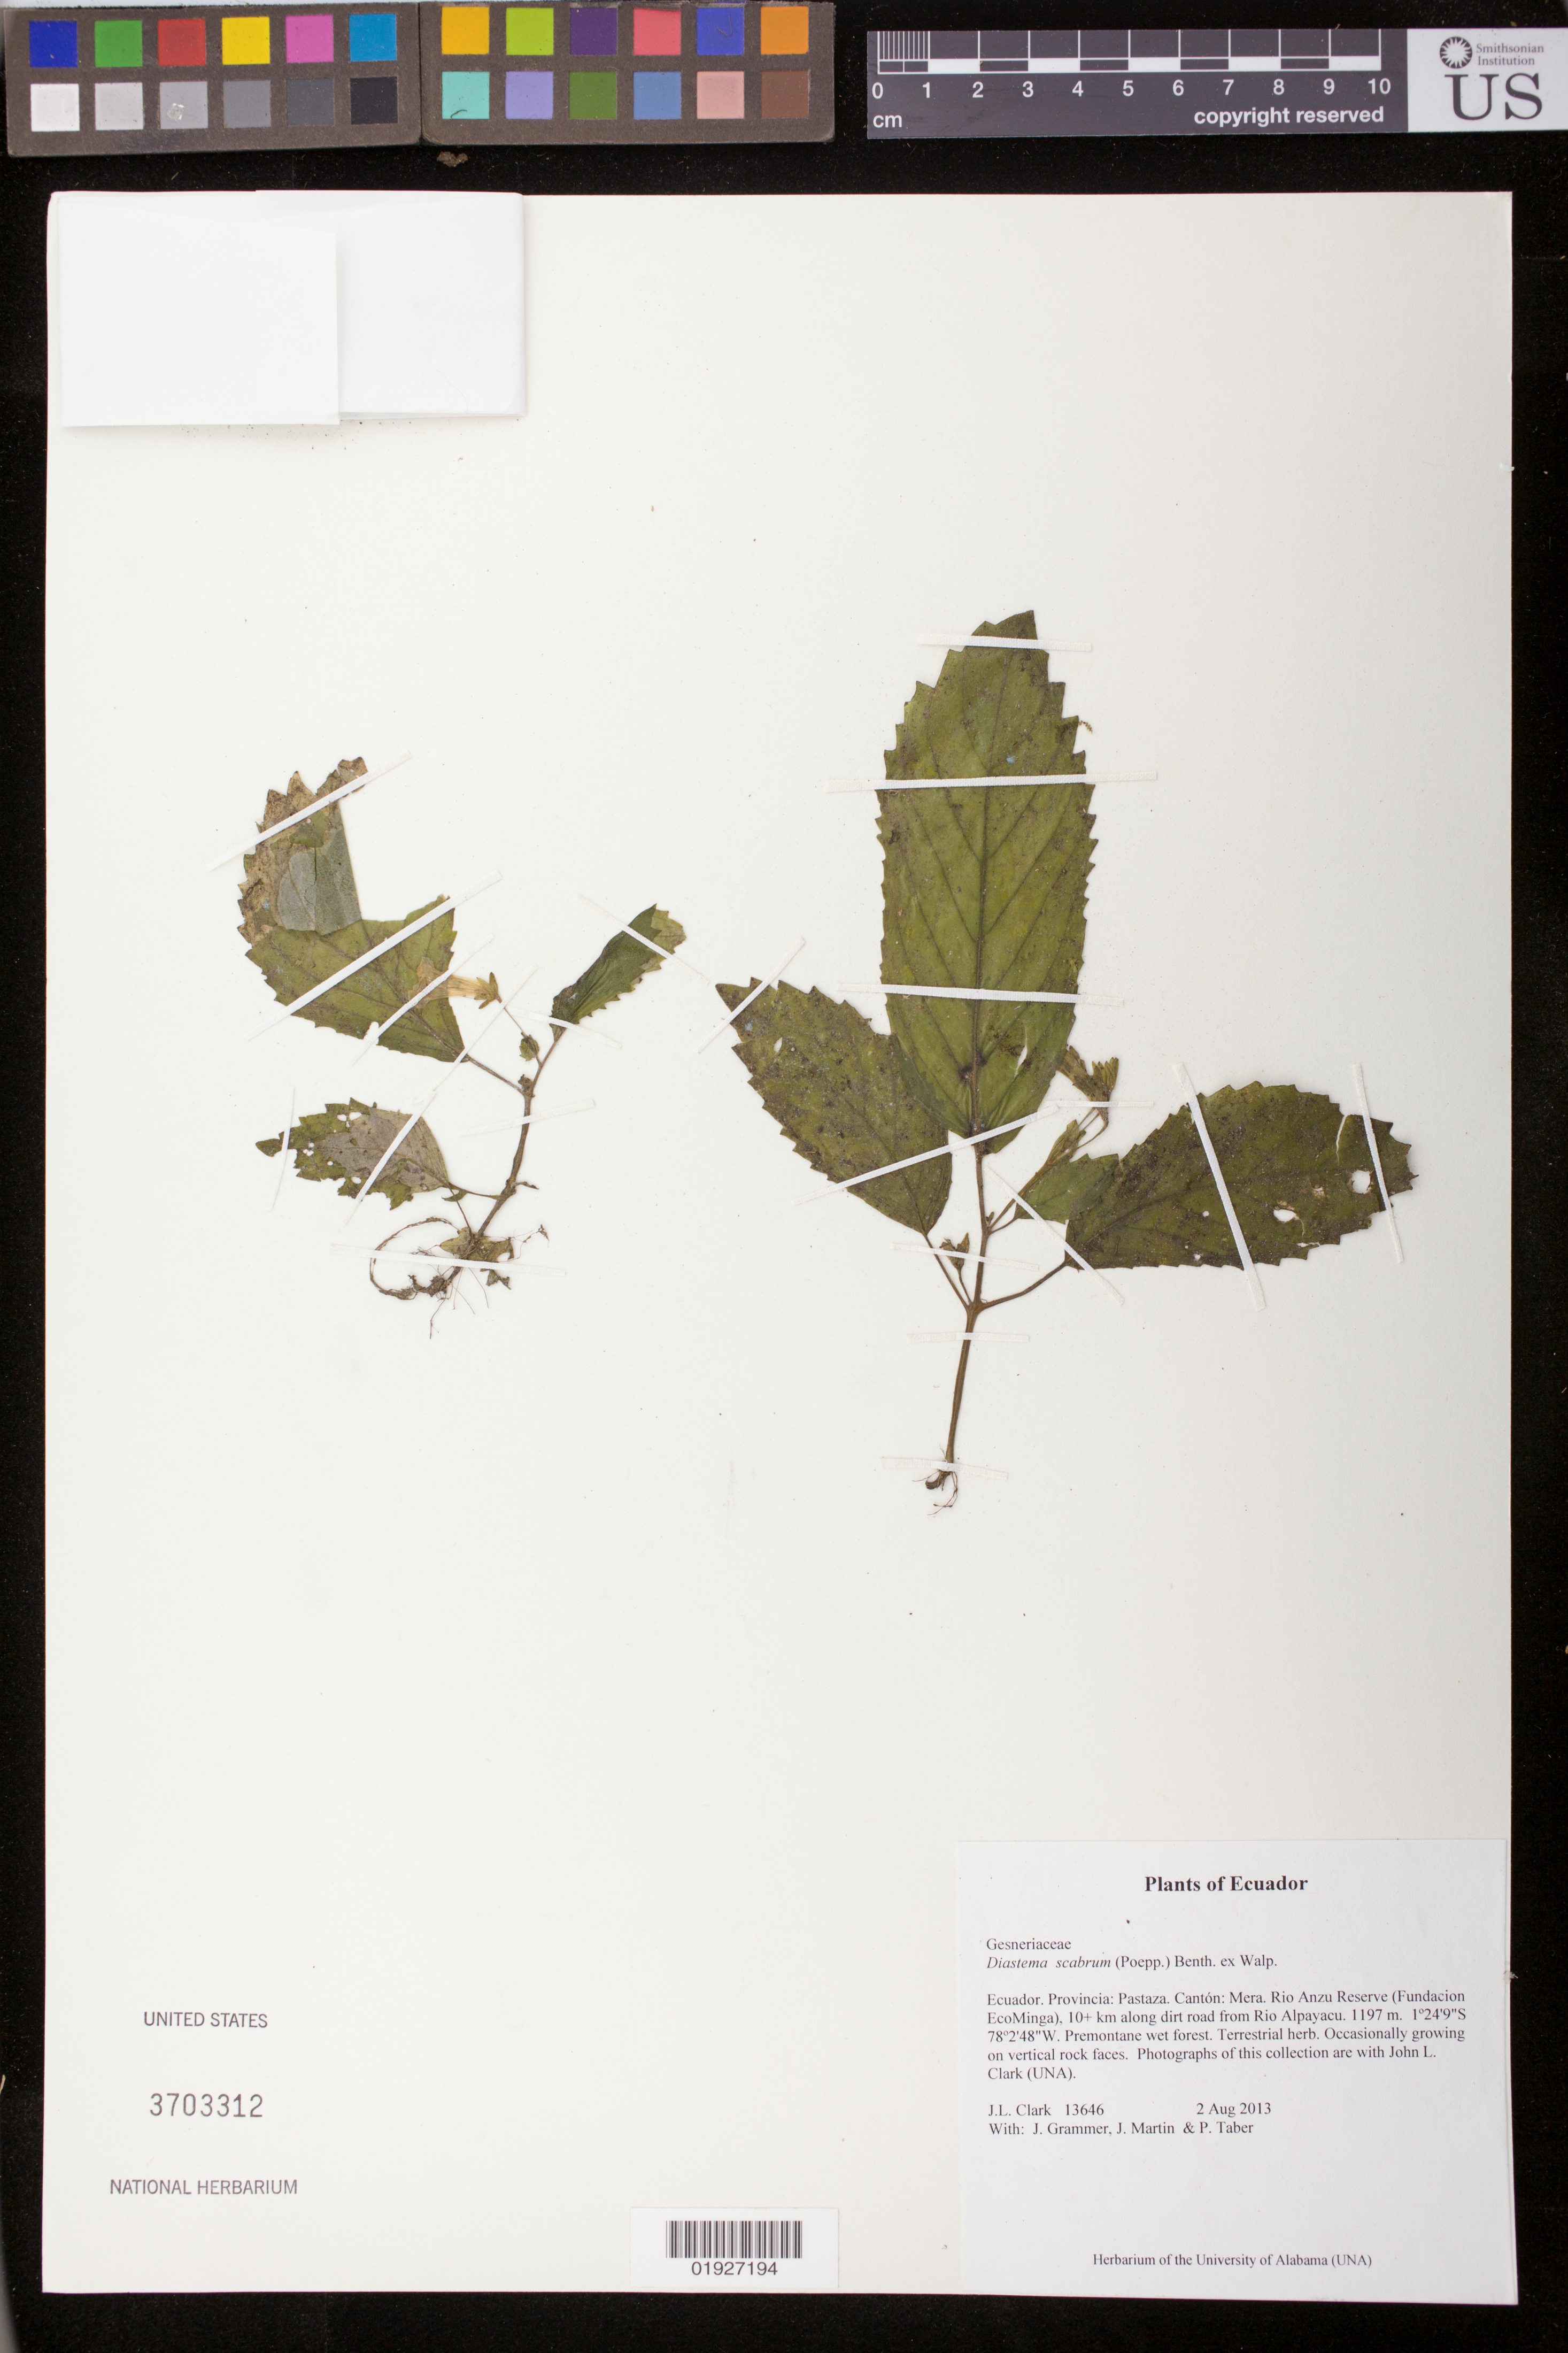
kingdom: Plantae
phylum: Tracheophyta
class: Magnoliopsida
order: Lamiales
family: Gesneriaceae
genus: Diastema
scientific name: Diastema scabrum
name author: (Poepp.) Benth. ex Walp.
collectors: J. L. Clark, J. Grammer, J. Martin & P. Taber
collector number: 13646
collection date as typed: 2 Aug 2013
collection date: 2013-08-02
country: Ecuador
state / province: Pastaza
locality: Ecuador, Provincia: Pastaza. Canton: Mera. Rio Anzu Reserve (Fundacion EcoMinga), 10± along dirt road from Rio Alpayacu.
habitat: Premontane wet forest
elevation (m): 1197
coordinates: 1°24'9"S, 78°2'48"W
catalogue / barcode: US 3703312